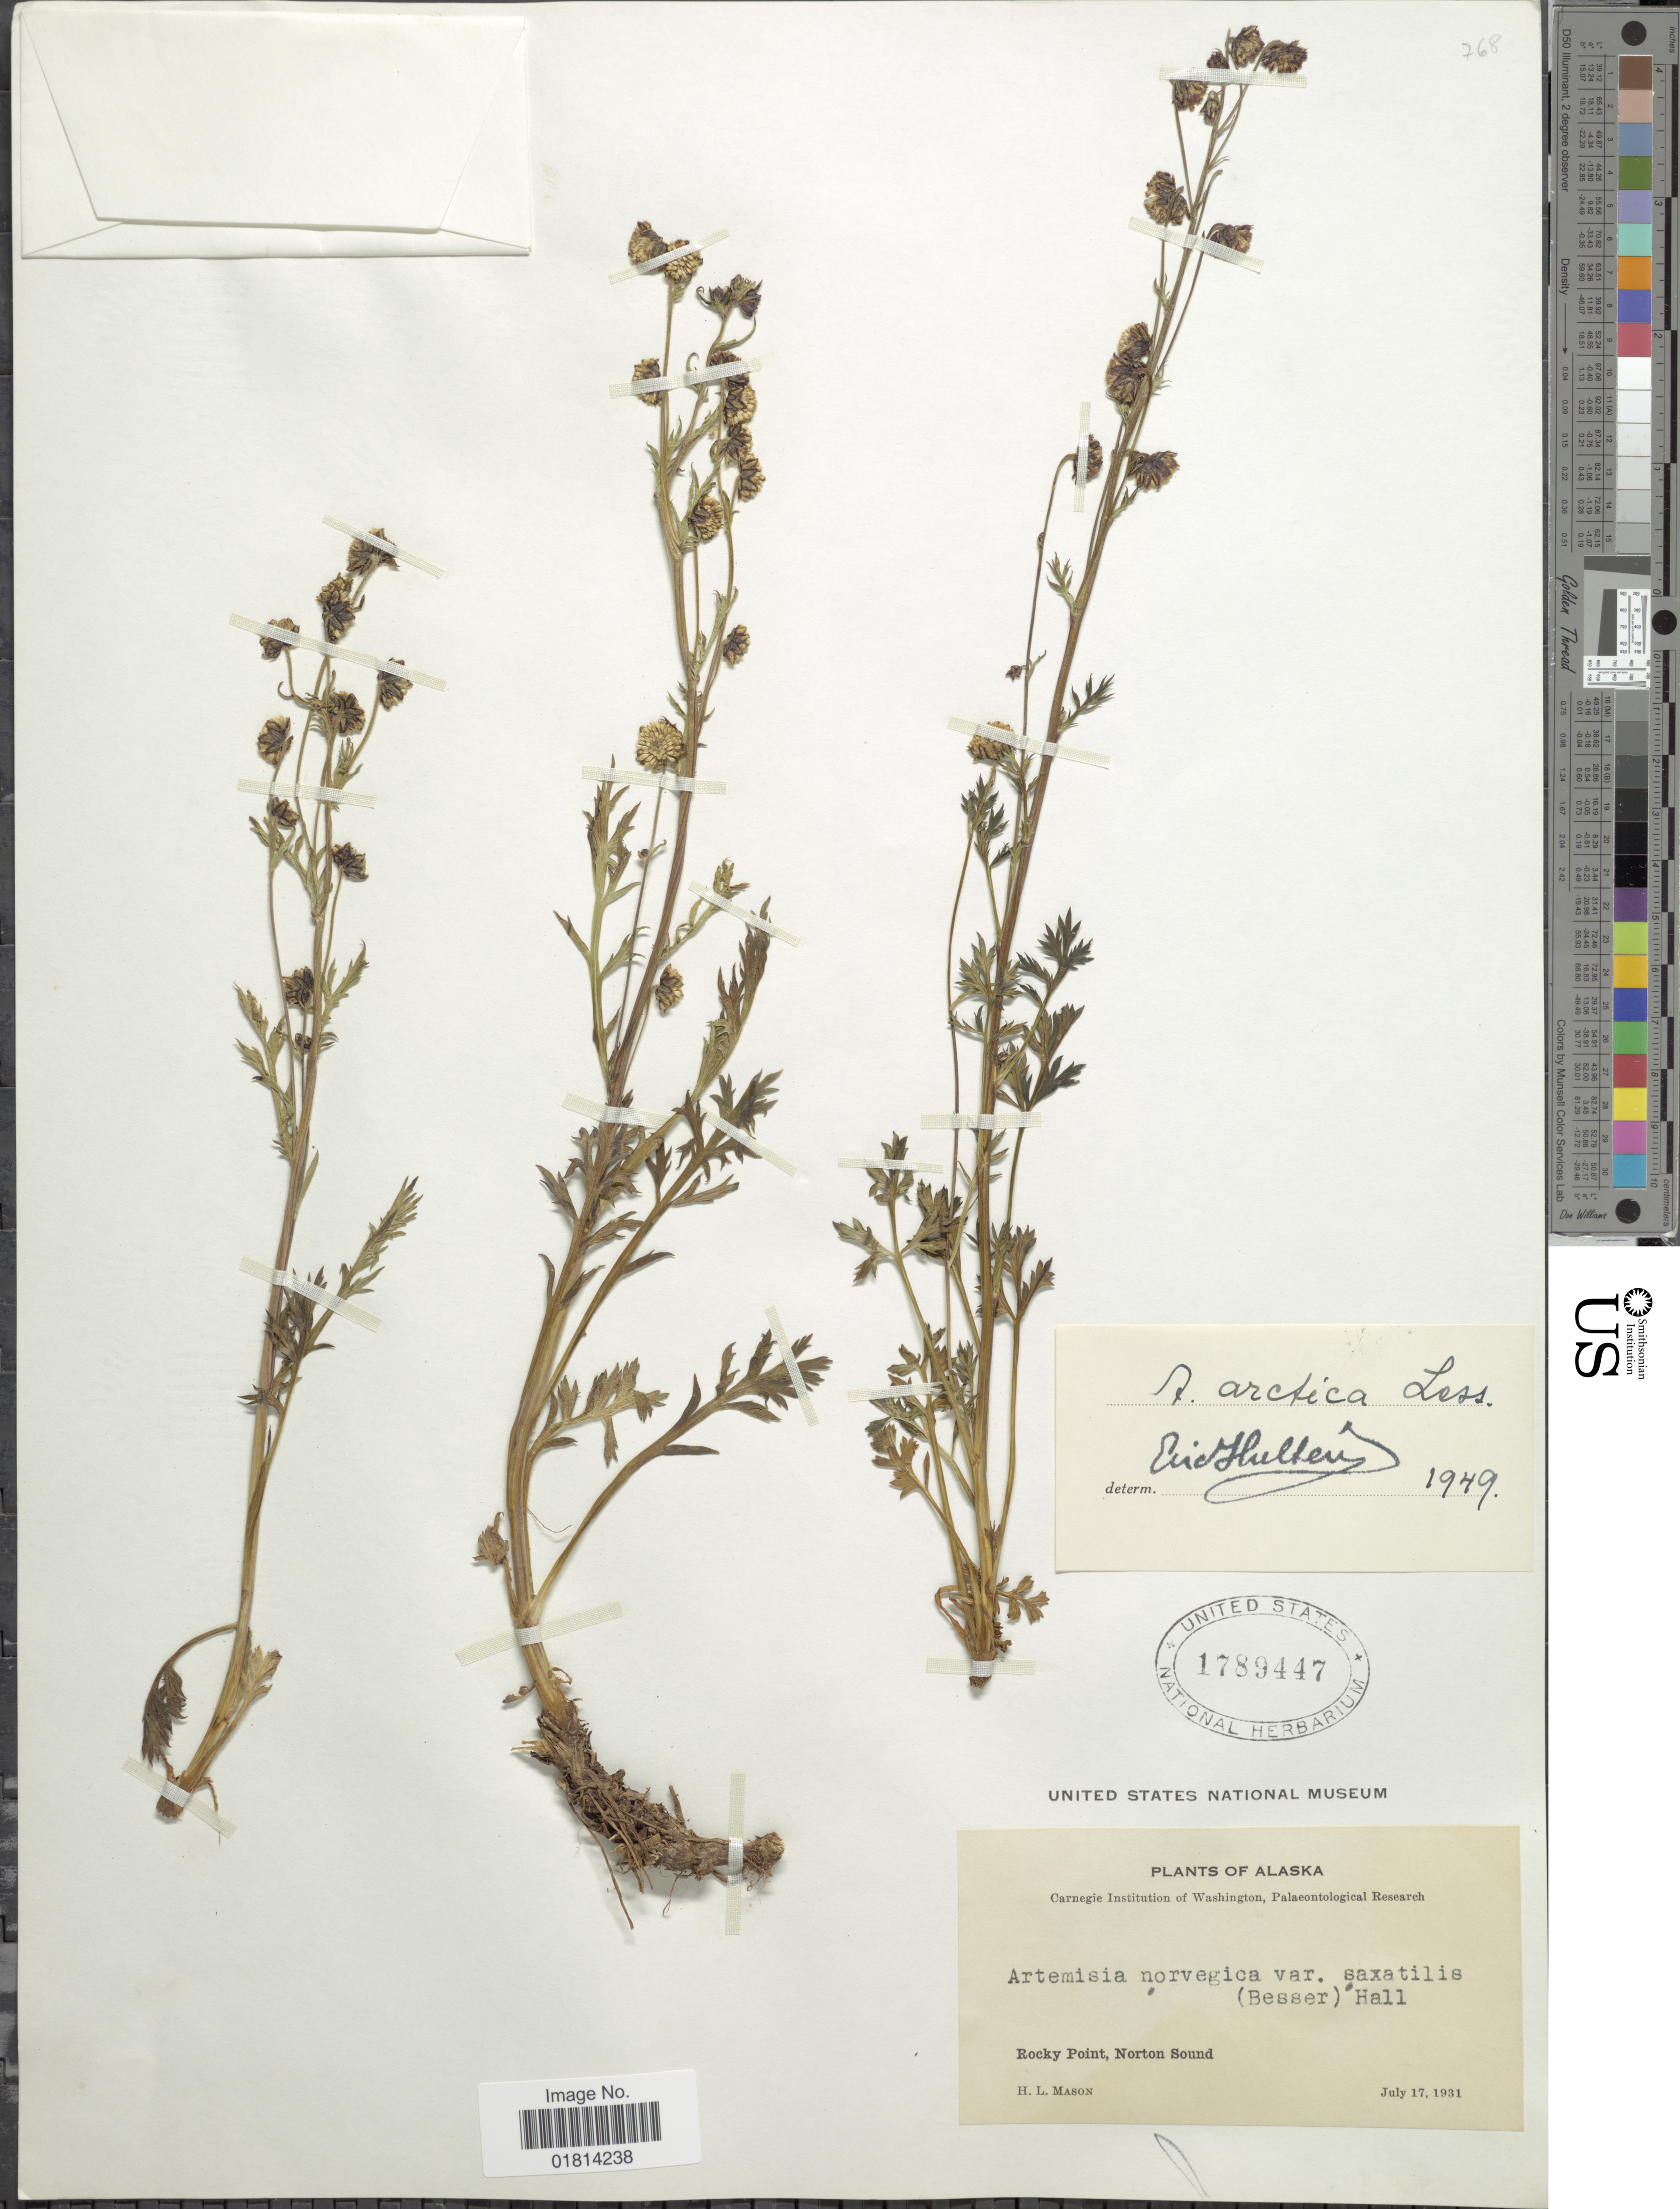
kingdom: Plantae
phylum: Tracheophyta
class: Magnoliopsida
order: Asterales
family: Asteraceae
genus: Artemisia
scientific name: Artemisia arctica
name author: Less.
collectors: H. L. Mason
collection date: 1931-07-17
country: United States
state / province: Alaska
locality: Rocky Point, Norton Sound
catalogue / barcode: US 1789447